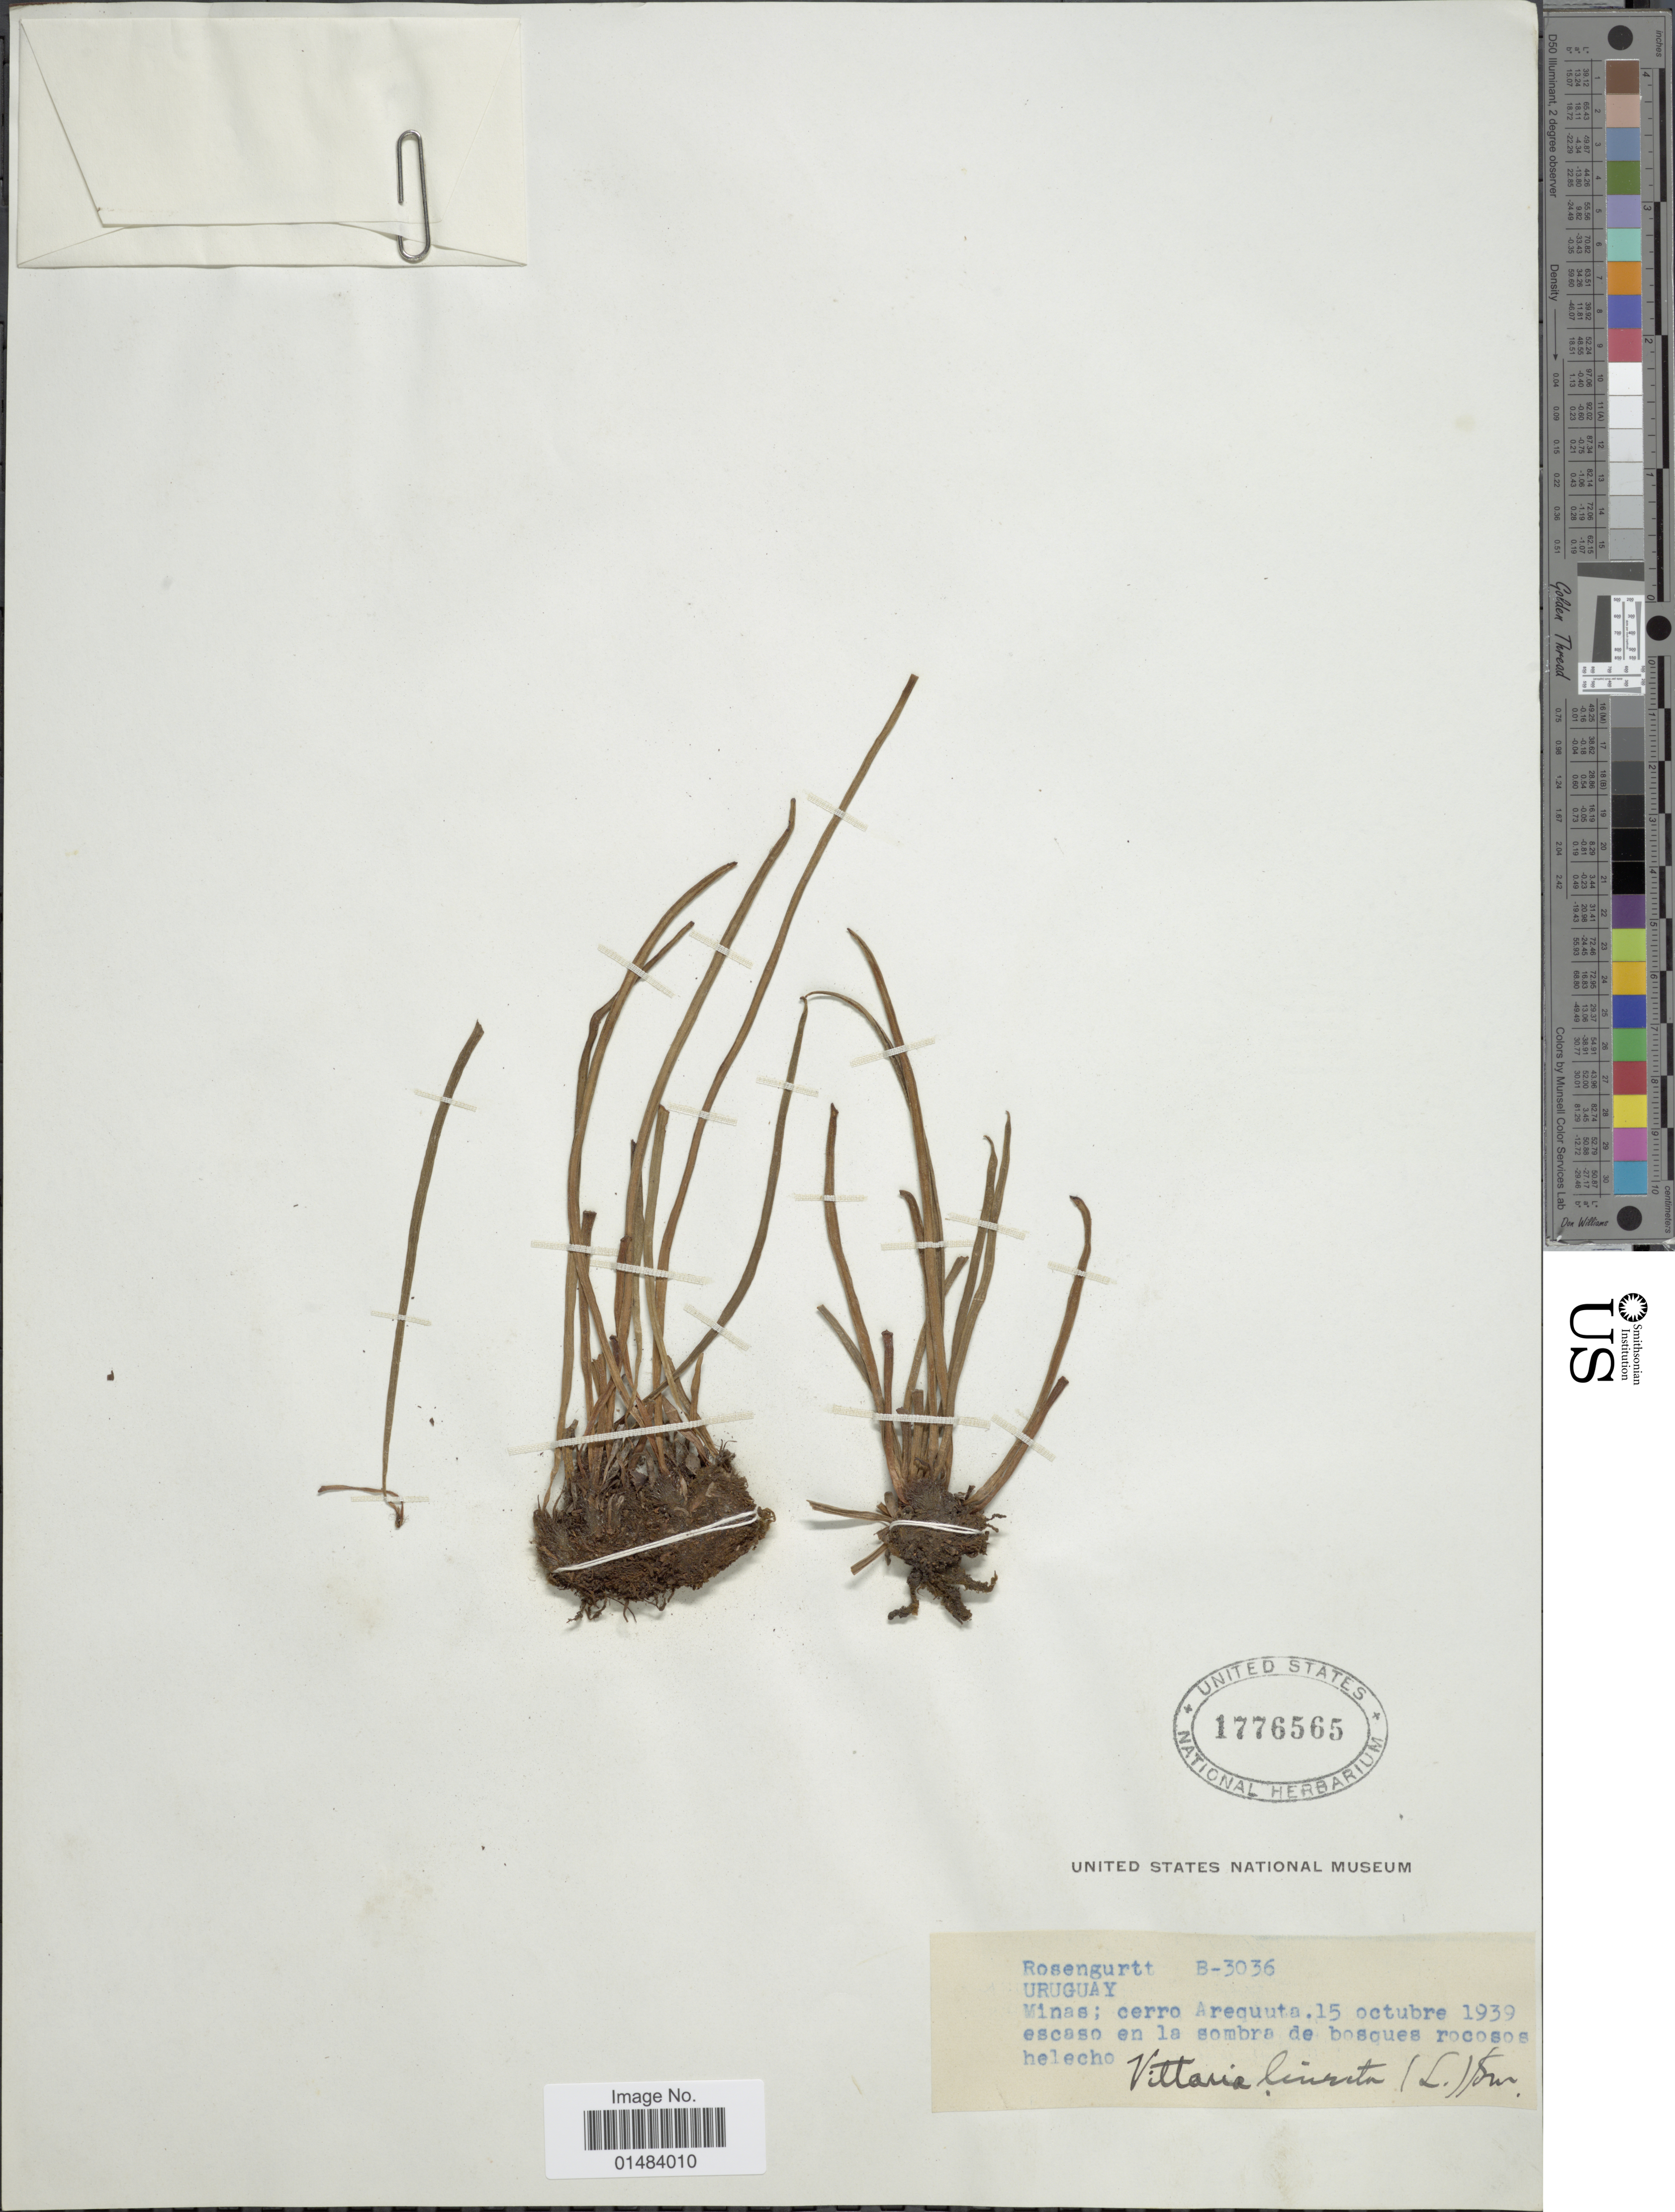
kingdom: Plantae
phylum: Tracheophyta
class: Polypodiopsida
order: Polypodiales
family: Pteridaceae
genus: Vittaria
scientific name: Vittaria lineata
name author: (L.) Sm.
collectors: Rosengurtt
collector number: B-3036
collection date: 1939-10-15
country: Uruguay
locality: Uruguay, Minas; Cerro Areguuta.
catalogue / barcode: US 1776565